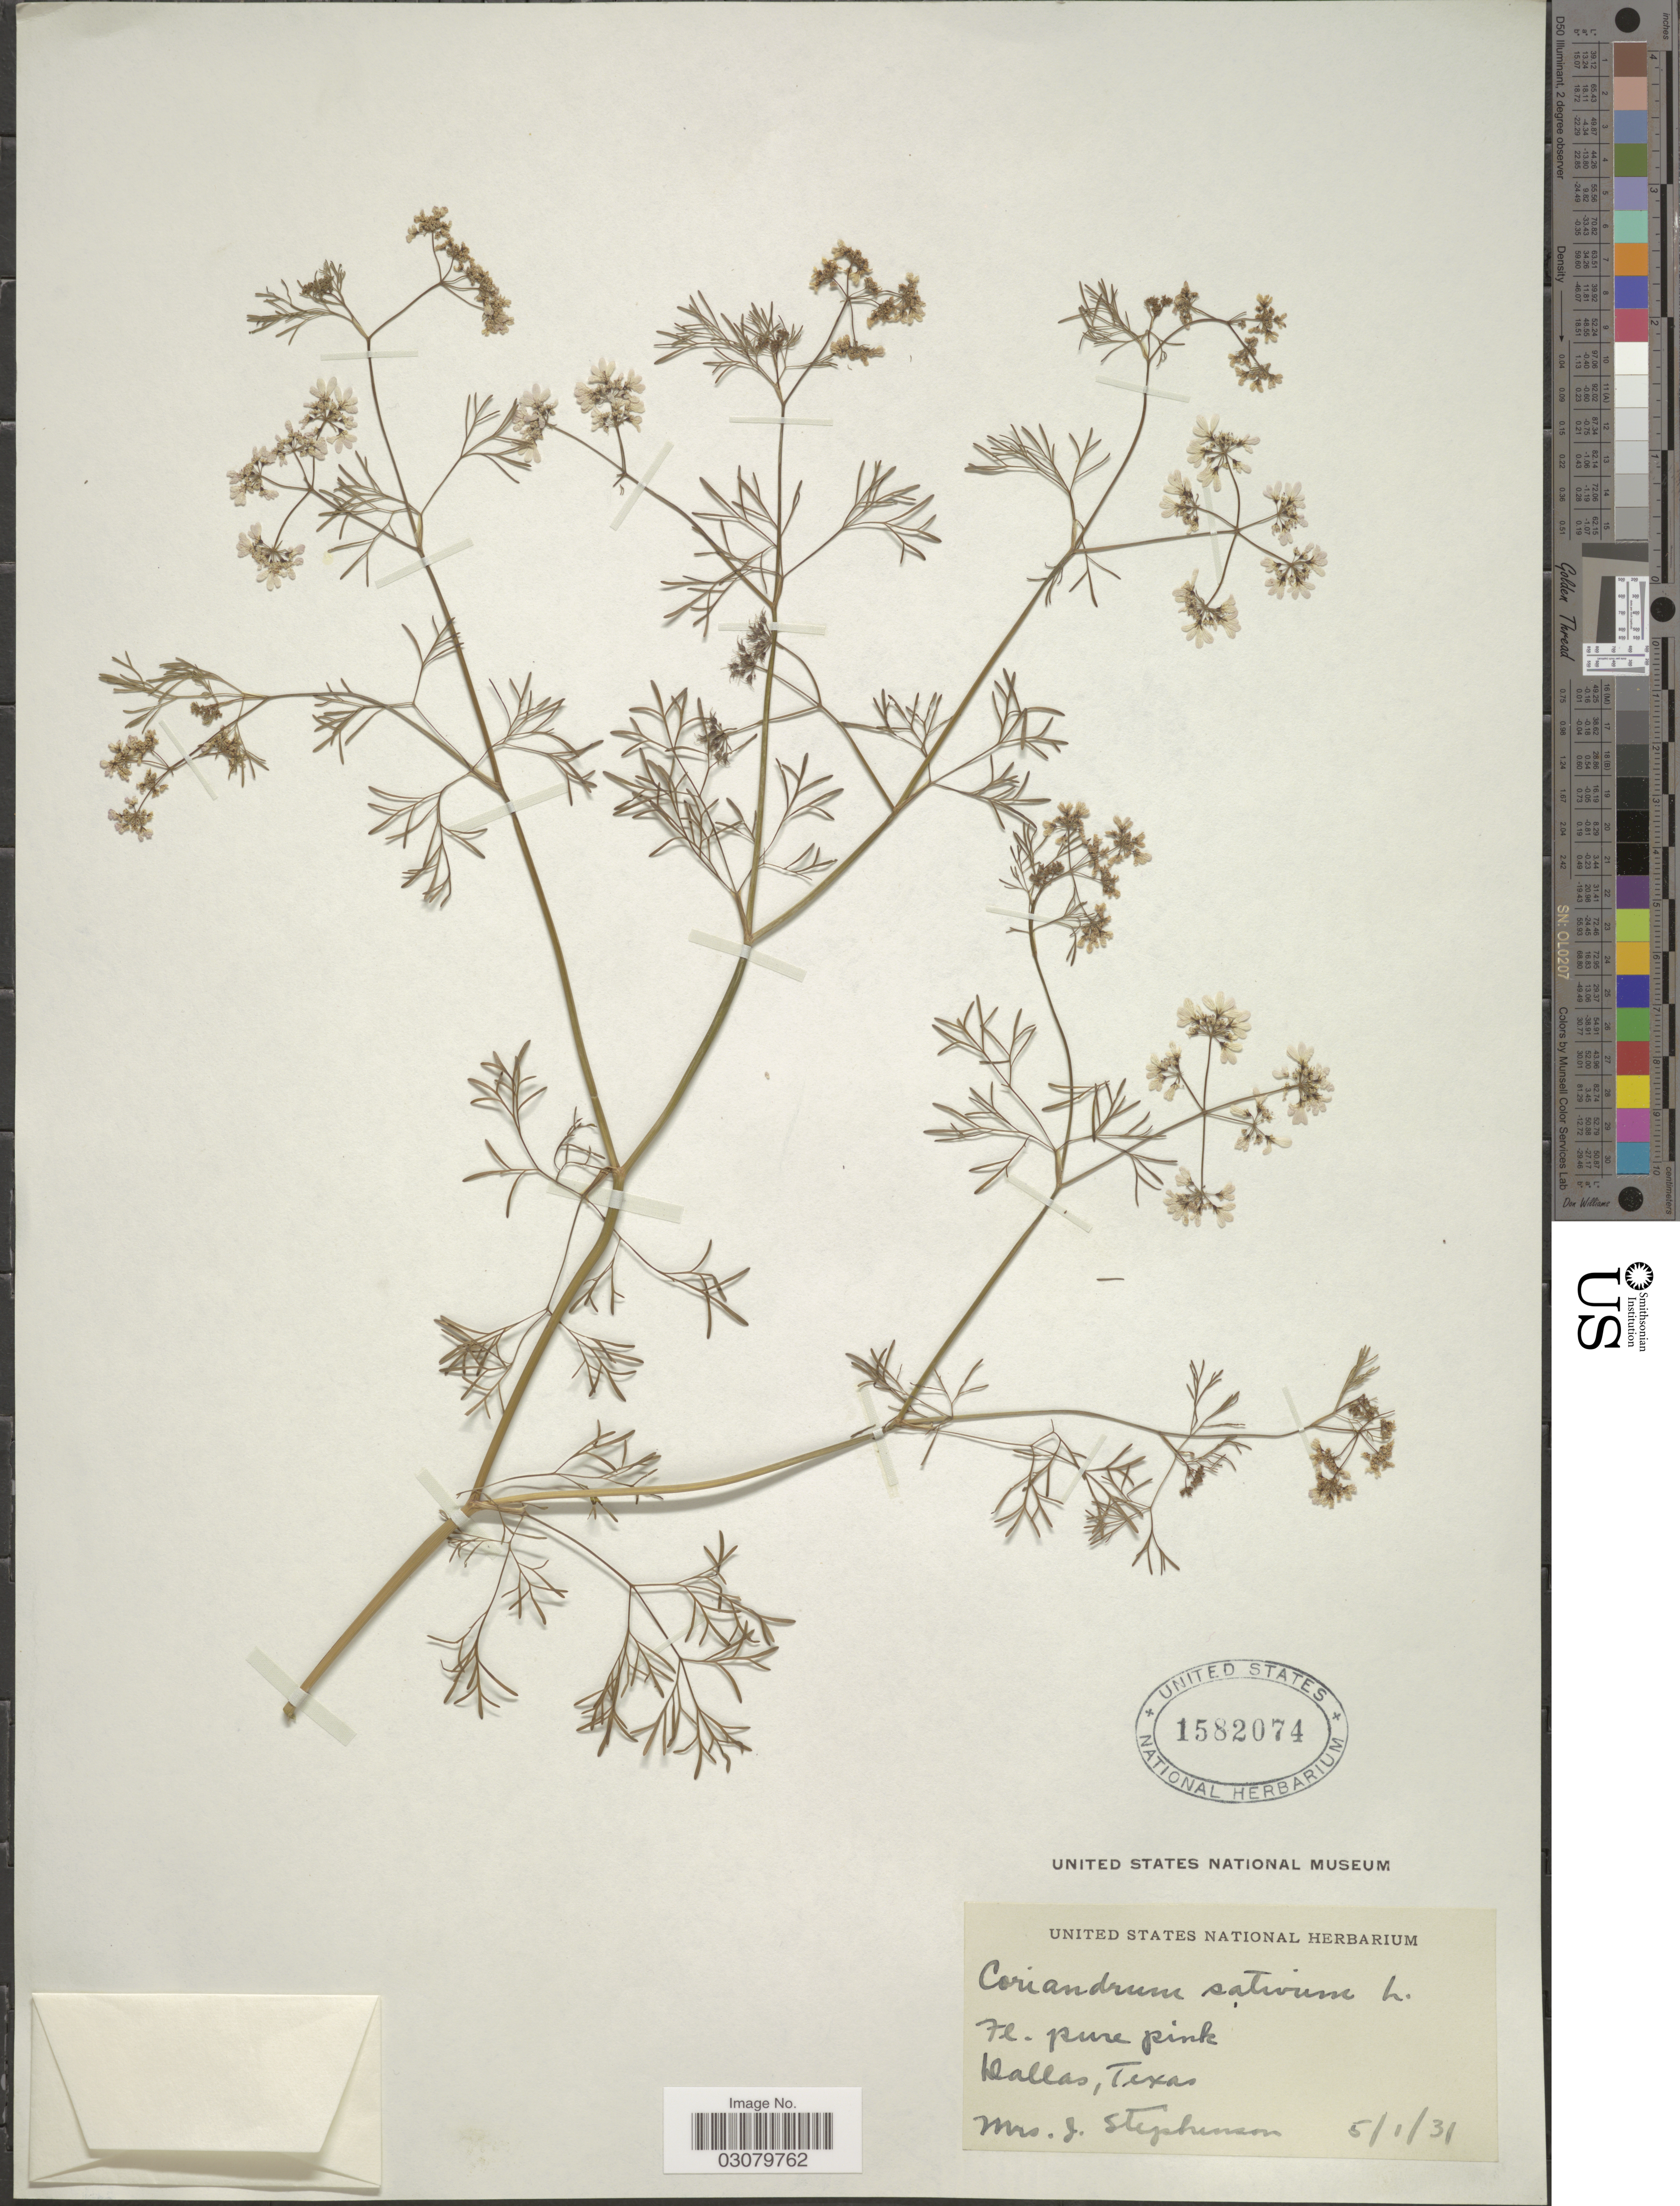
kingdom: Plantae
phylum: Tracheophyta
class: Magnoliopsida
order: Apiales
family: Apiaceae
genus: Coriandrum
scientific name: Coriandrum sativum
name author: L.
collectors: J. Stephenson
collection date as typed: Transcribed d/m/y: 5/1/31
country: United States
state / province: Texas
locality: Dallas.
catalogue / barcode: US 1582074